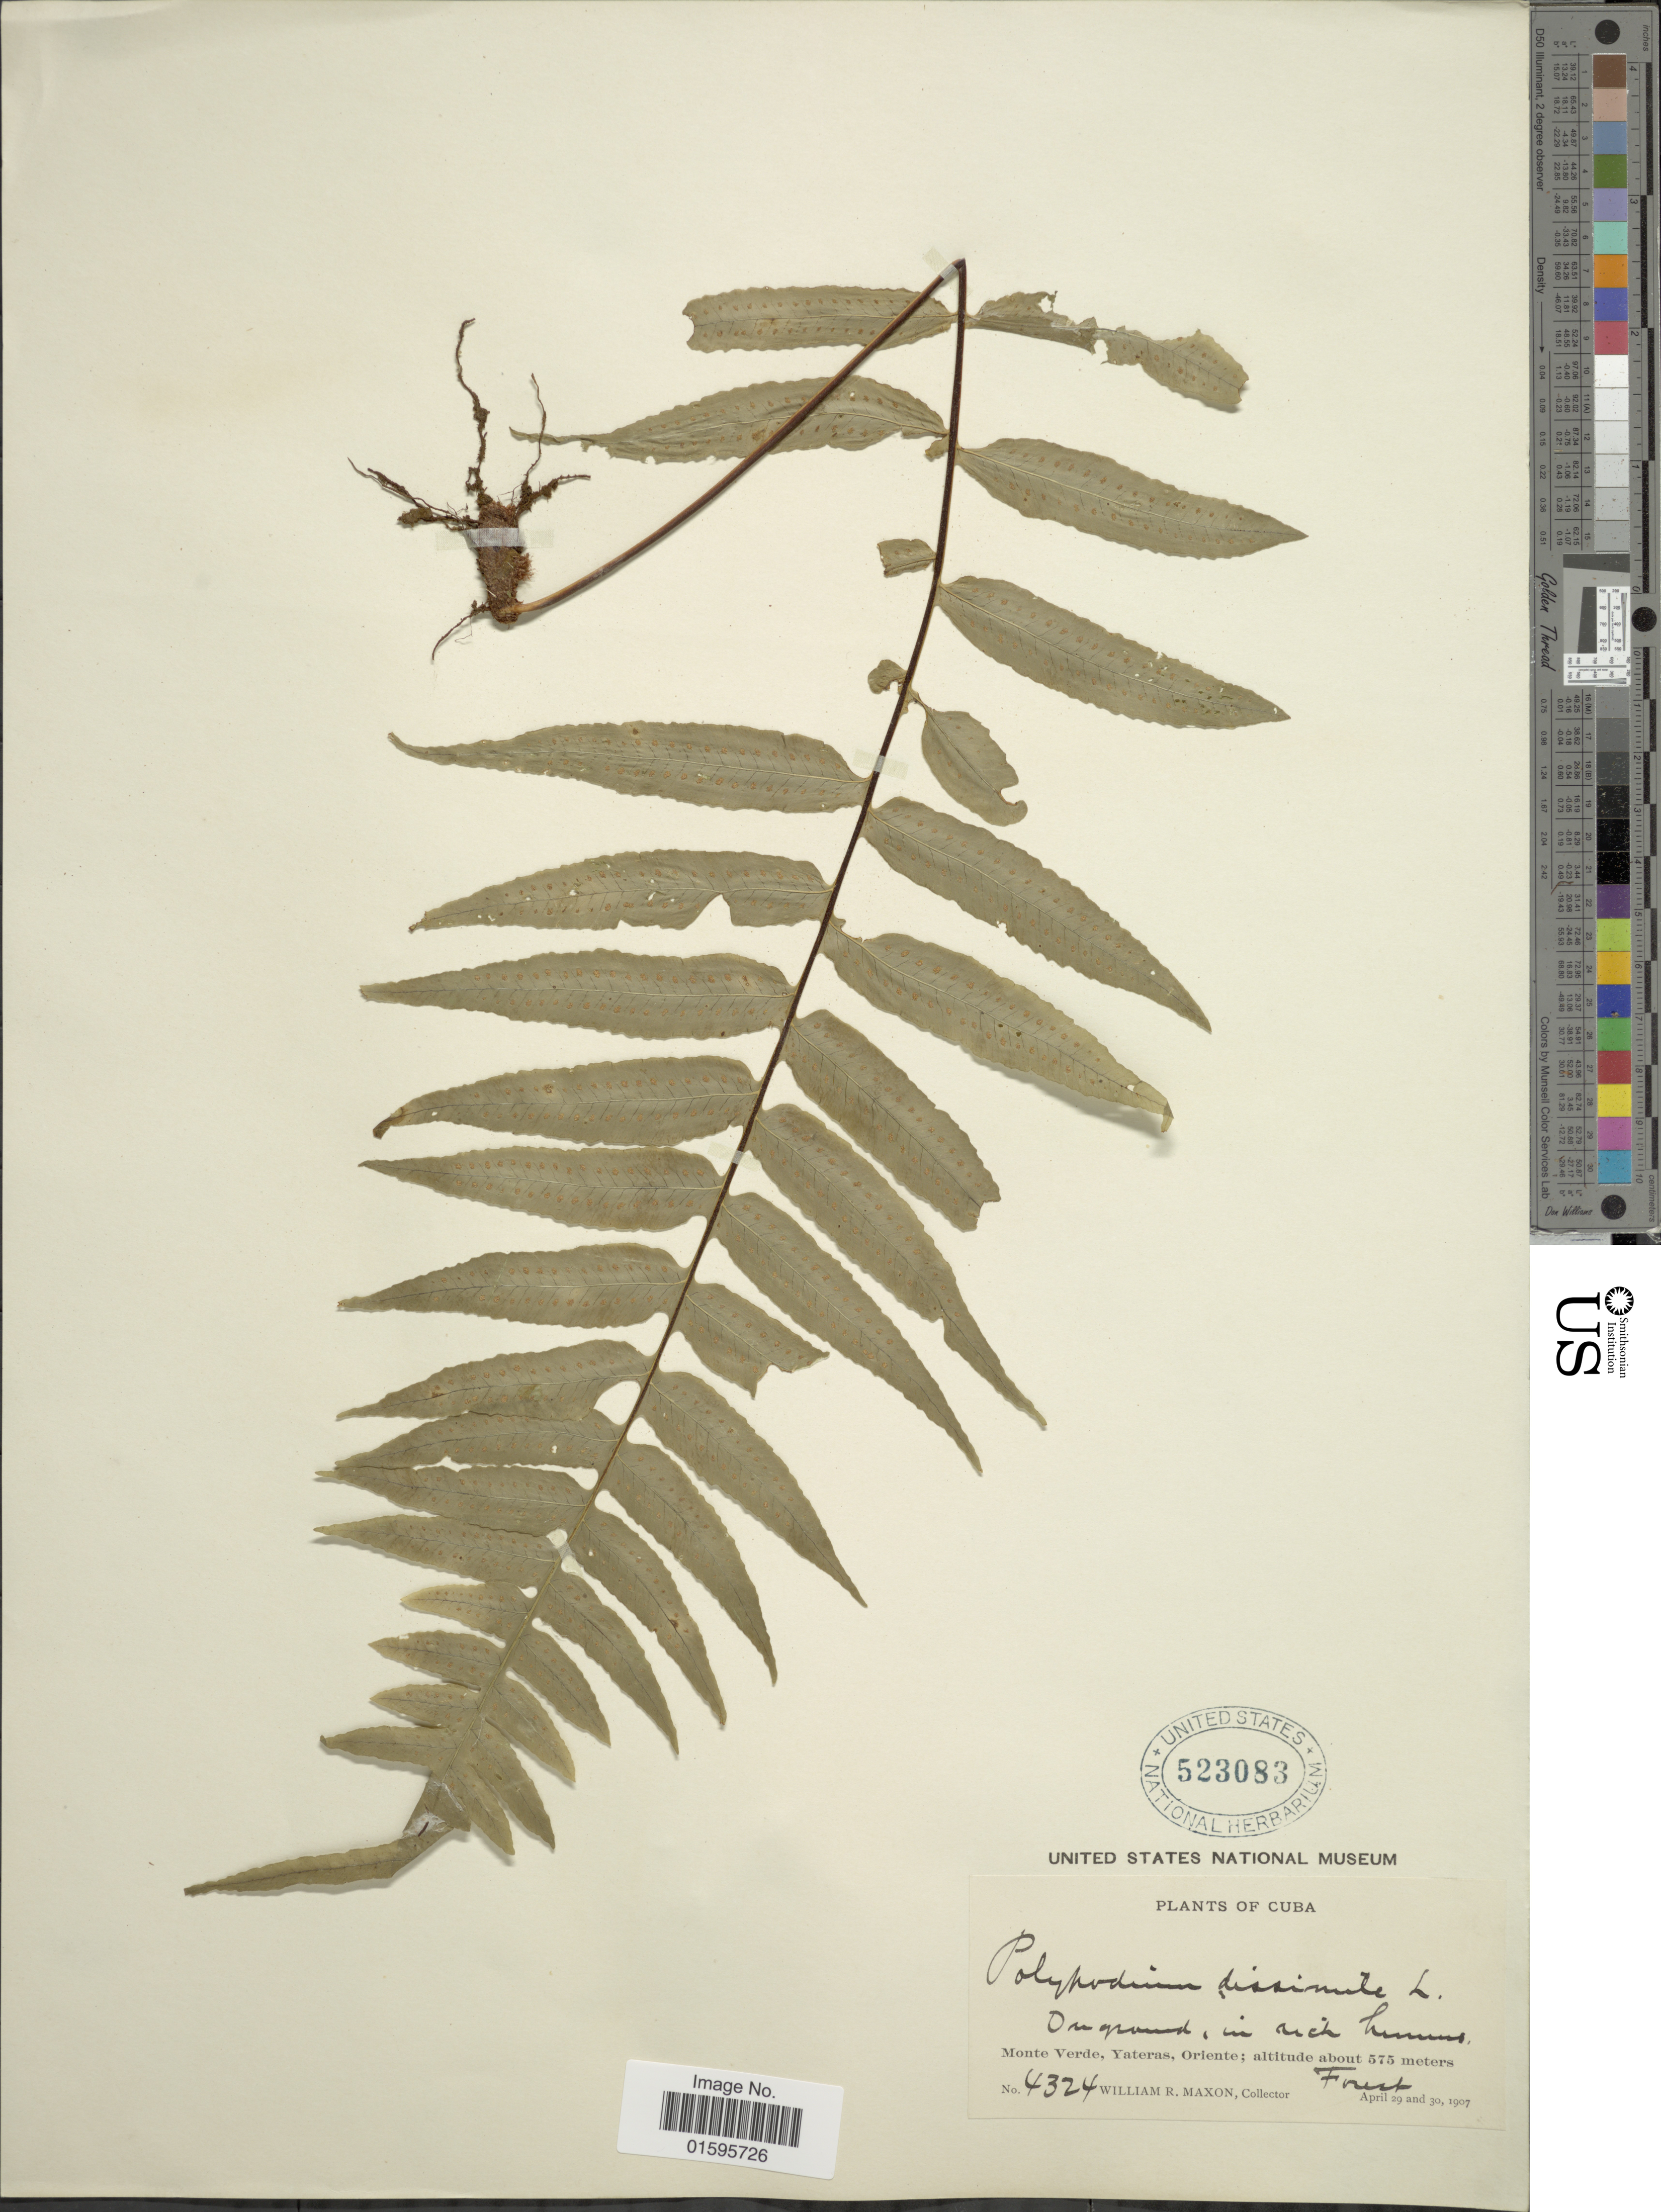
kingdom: Plantae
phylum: Tracheophyta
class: Polypodiopsida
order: Polypodiales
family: Polypodiaceae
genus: Polypodium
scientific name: Polypodium dulce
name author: Poir.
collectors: W. R. Maxon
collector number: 4324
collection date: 1907-04-29/1907-04-30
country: Cuba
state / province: Oriente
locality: Monte Verde, Yateras, Oriente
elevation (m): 575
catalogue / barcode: US 523083